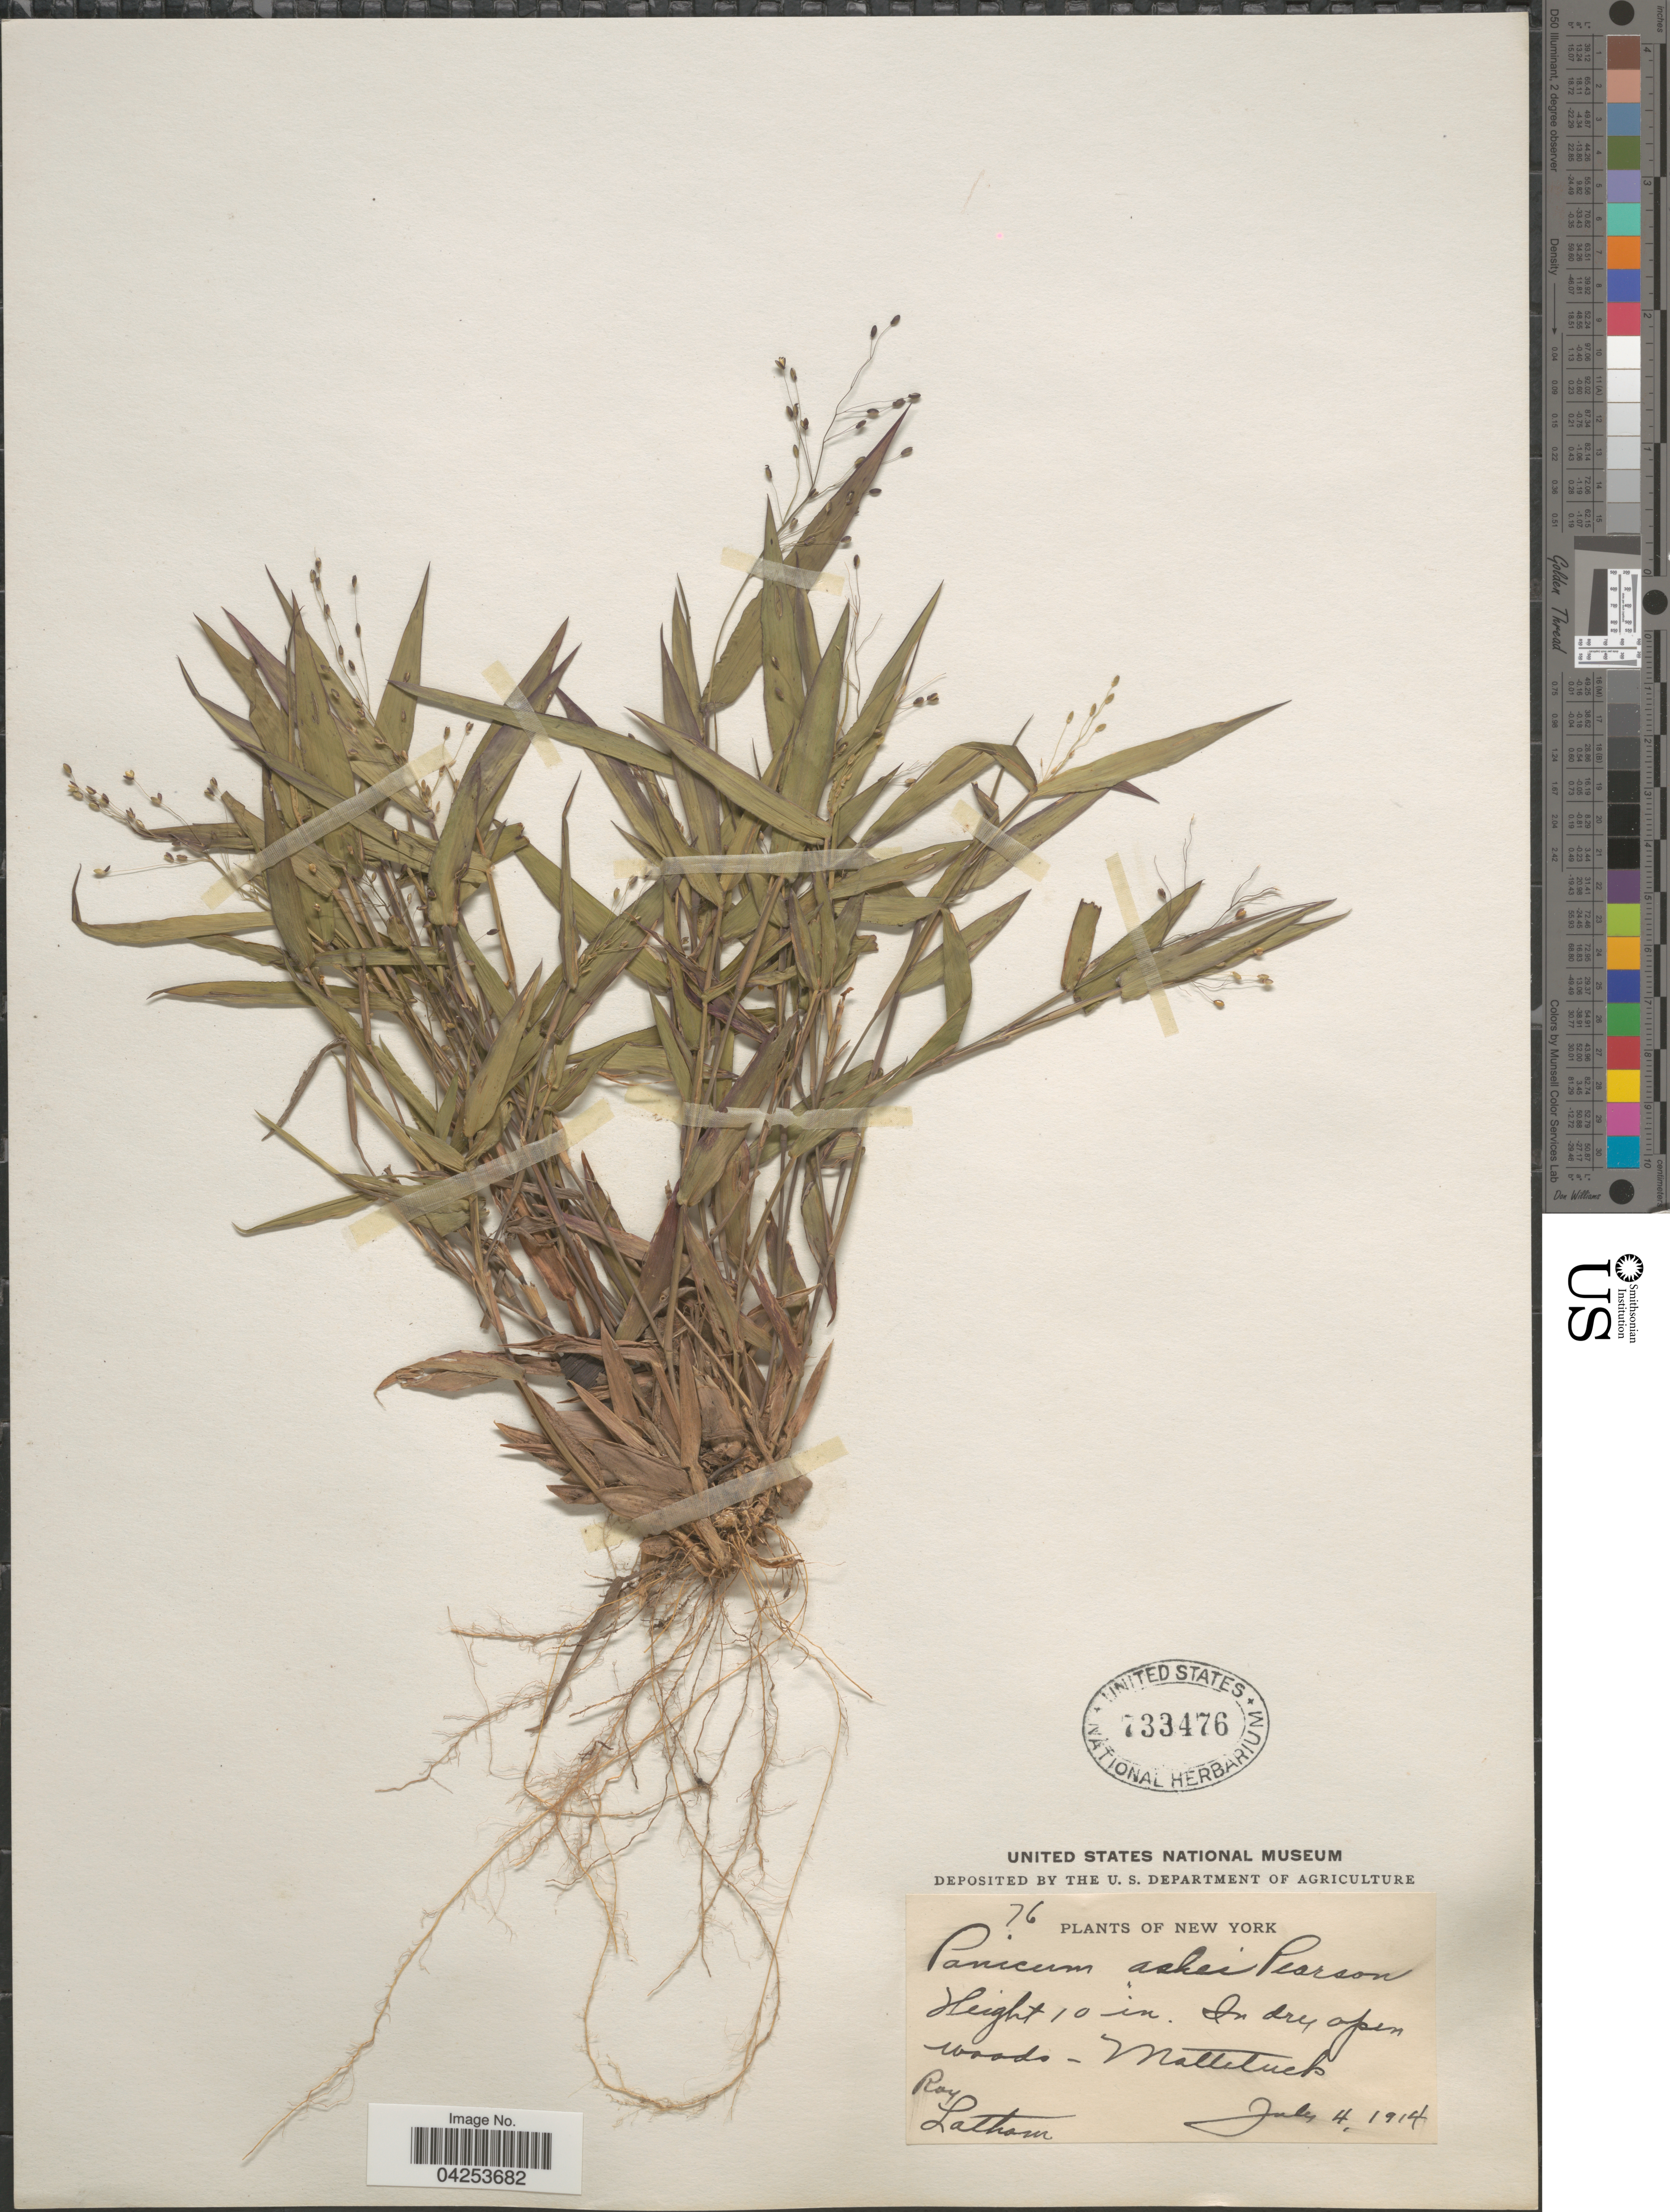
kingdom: Plantae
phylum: Tracheophyta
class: Liliopsida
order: Poales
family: Poaceae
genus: Dichanthelium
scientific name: Dichanthelium commutatum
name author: (Schult.) Gould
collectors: R. Latham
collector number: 76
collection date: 1914-07-04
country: United States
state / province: New York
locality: In dry open woods. Mattituck.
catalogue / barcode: US 733476